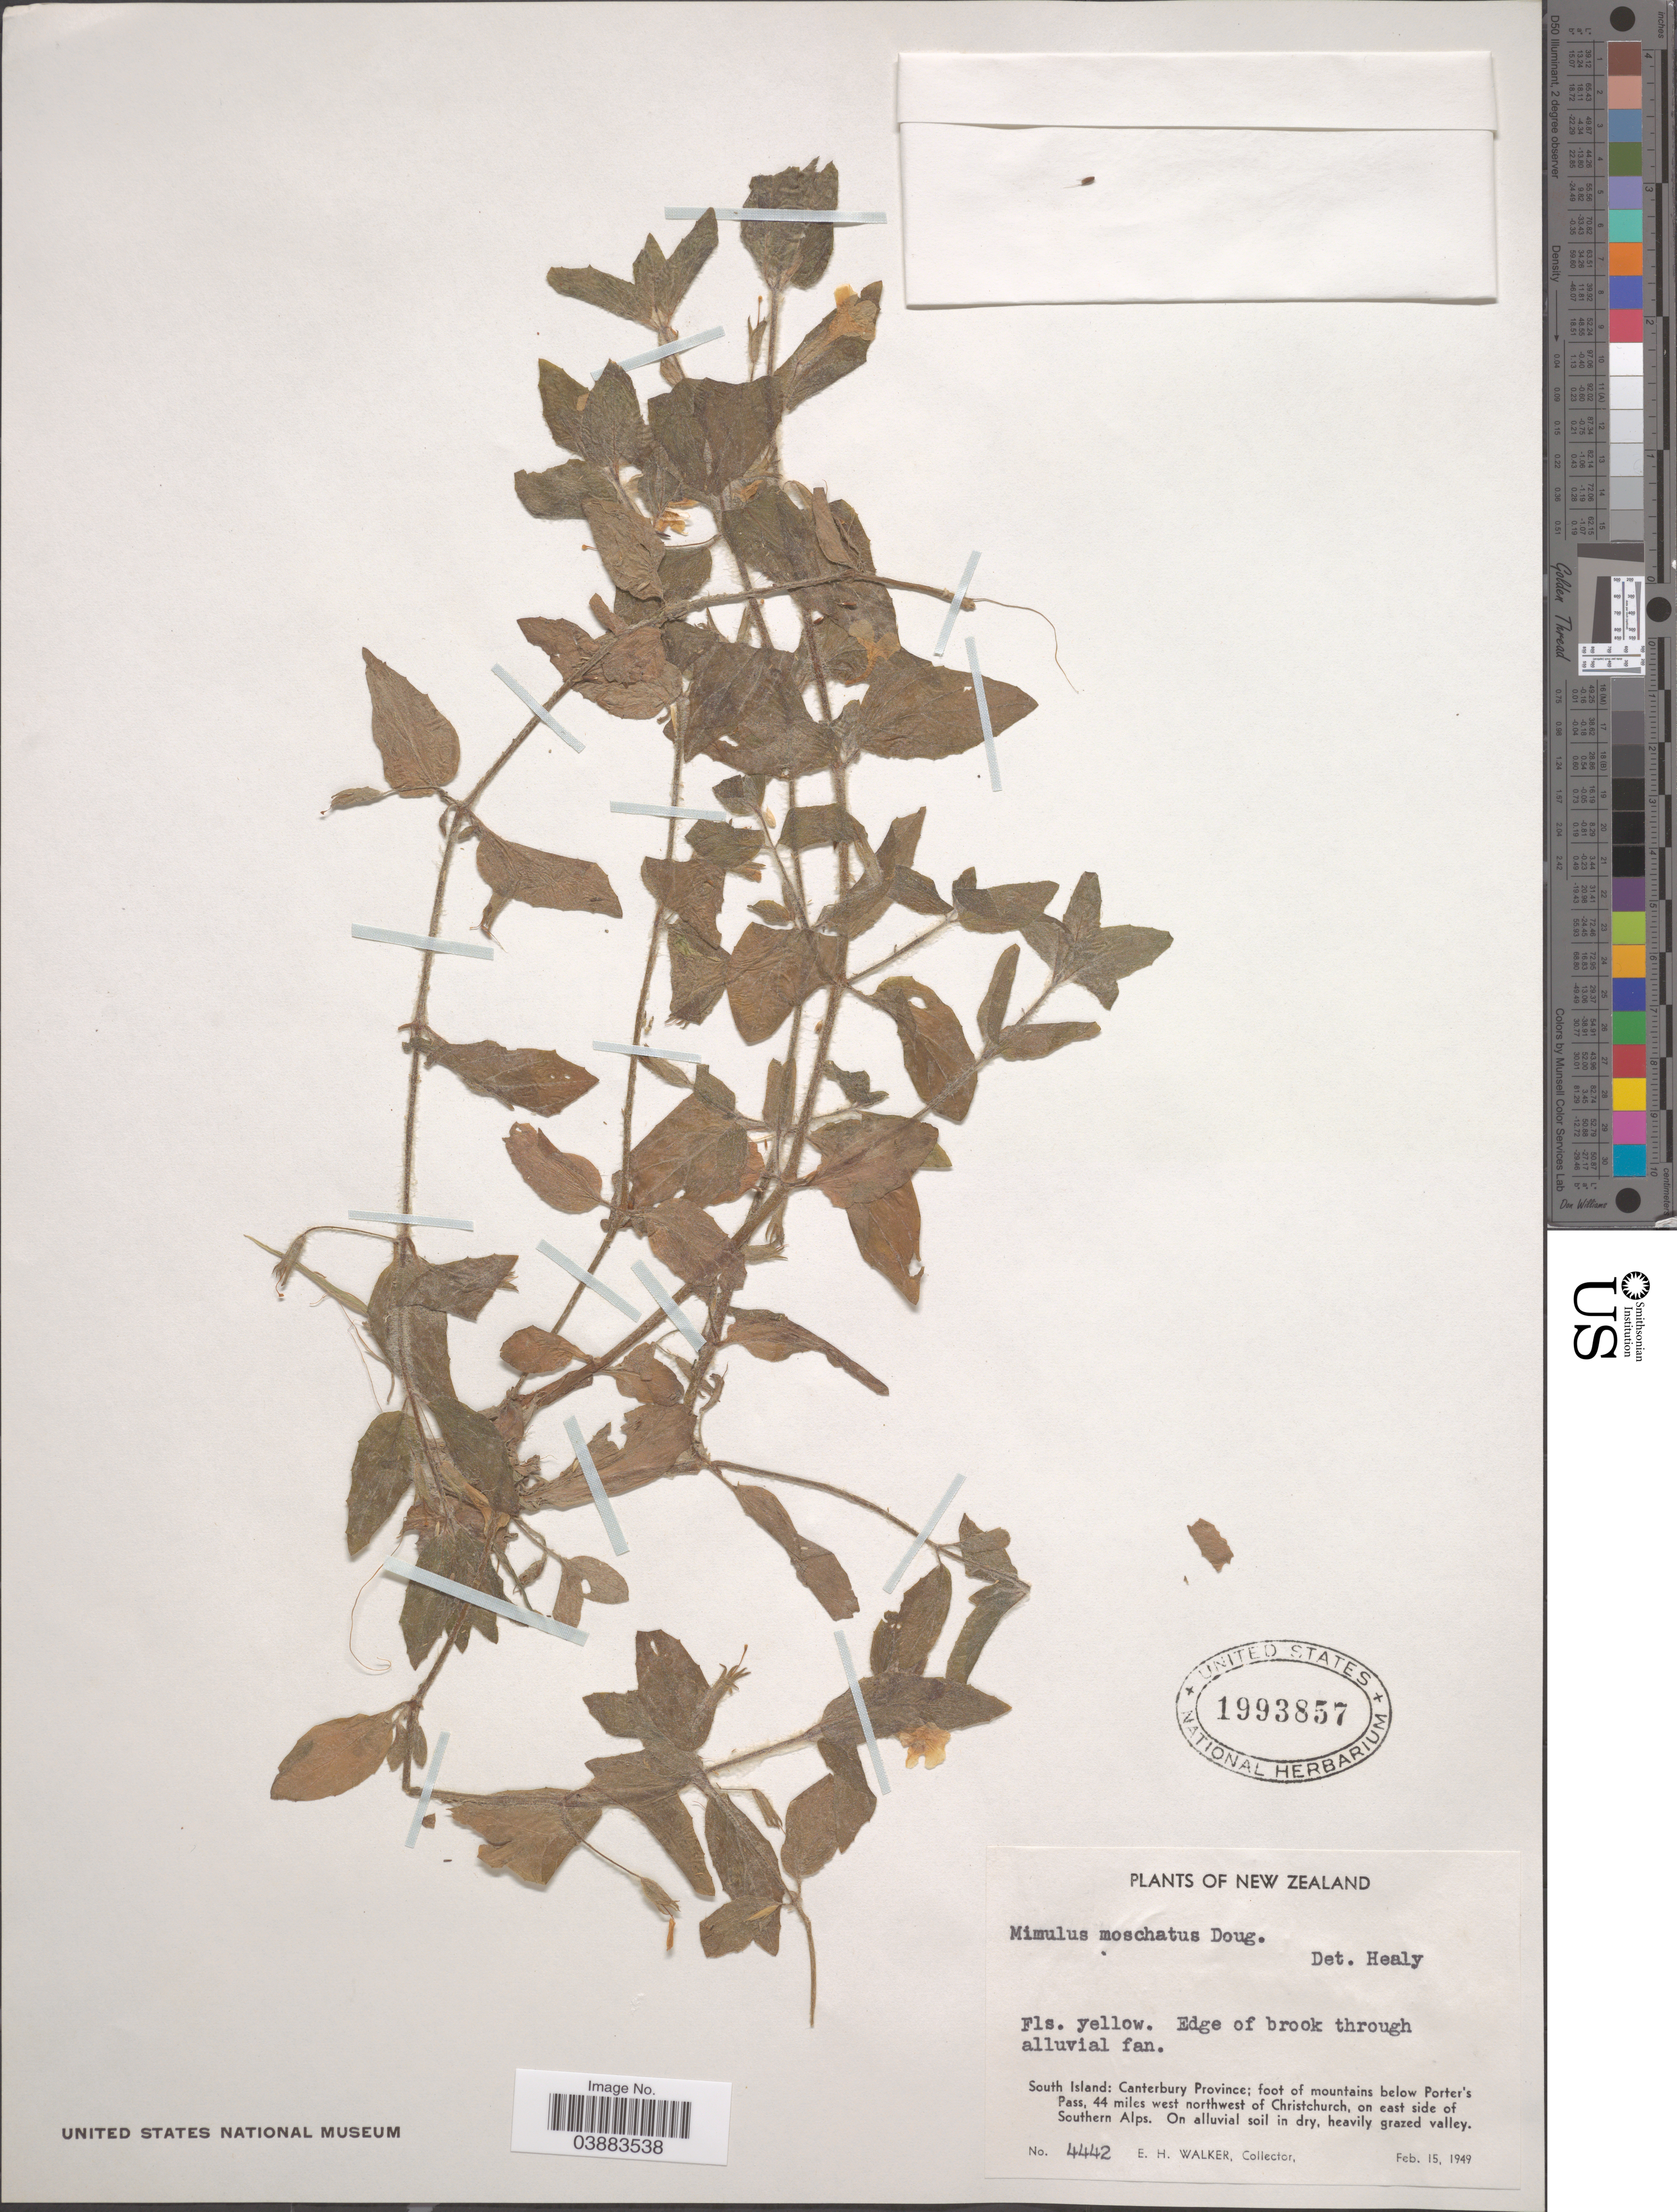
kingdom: Plantae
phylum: Tracheophyta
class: Magnoliopsida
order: Lamiales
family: Phrymaceae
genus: Mimulus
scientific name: Mimulus moschatus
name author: Douglas ex Lindl.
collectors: E. H. Walker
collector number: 4442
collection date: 1949-02-15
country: New Zealand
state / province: Canterbury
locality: South Island: foot of mountains below Porter's Pass, 44 miles west northwest of Christchurch, on east side of Southern Alps.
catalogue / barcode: US 1993857